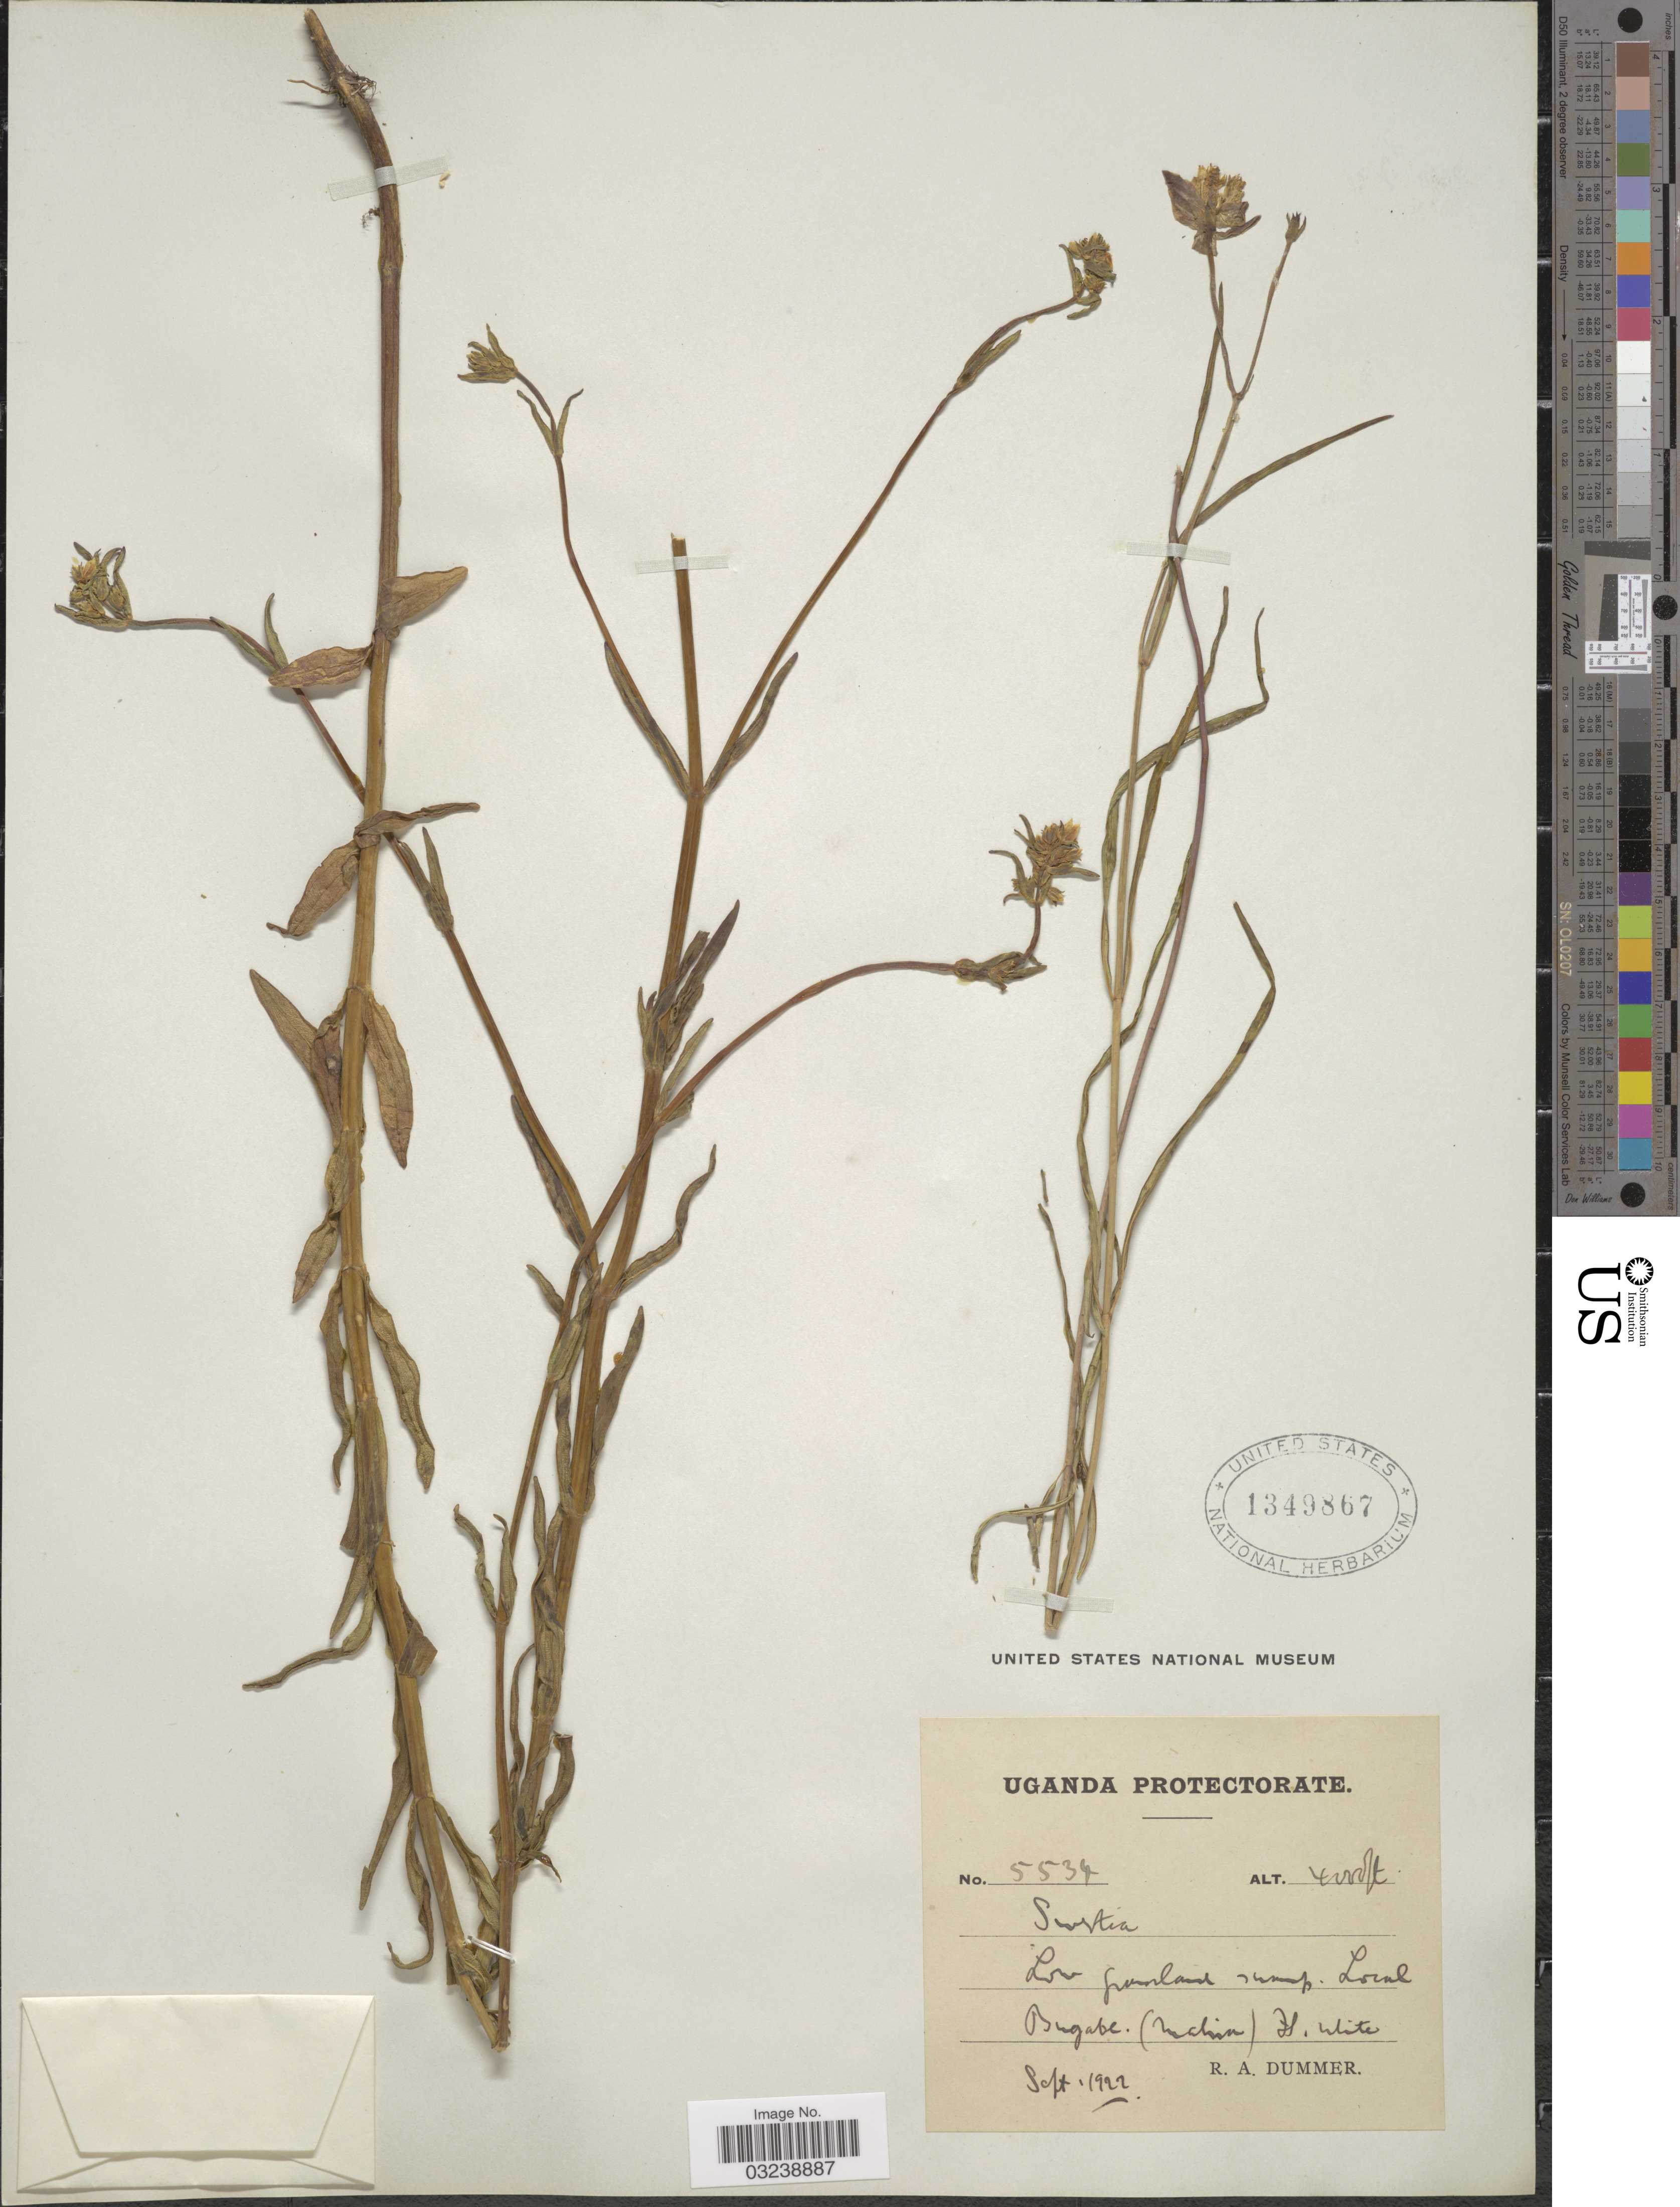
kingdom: Plantae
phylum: Tracheophyta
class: Magnoliopsida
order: Gentianales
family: Gentianaceae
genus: Swertia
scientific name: Swertia sp.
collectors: R. Dümmer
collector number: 5534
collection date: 1922-09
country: Uganda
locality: Uganda Protectorate. Bugabe (Mabira).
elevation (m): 1219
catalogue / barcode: US 1349867